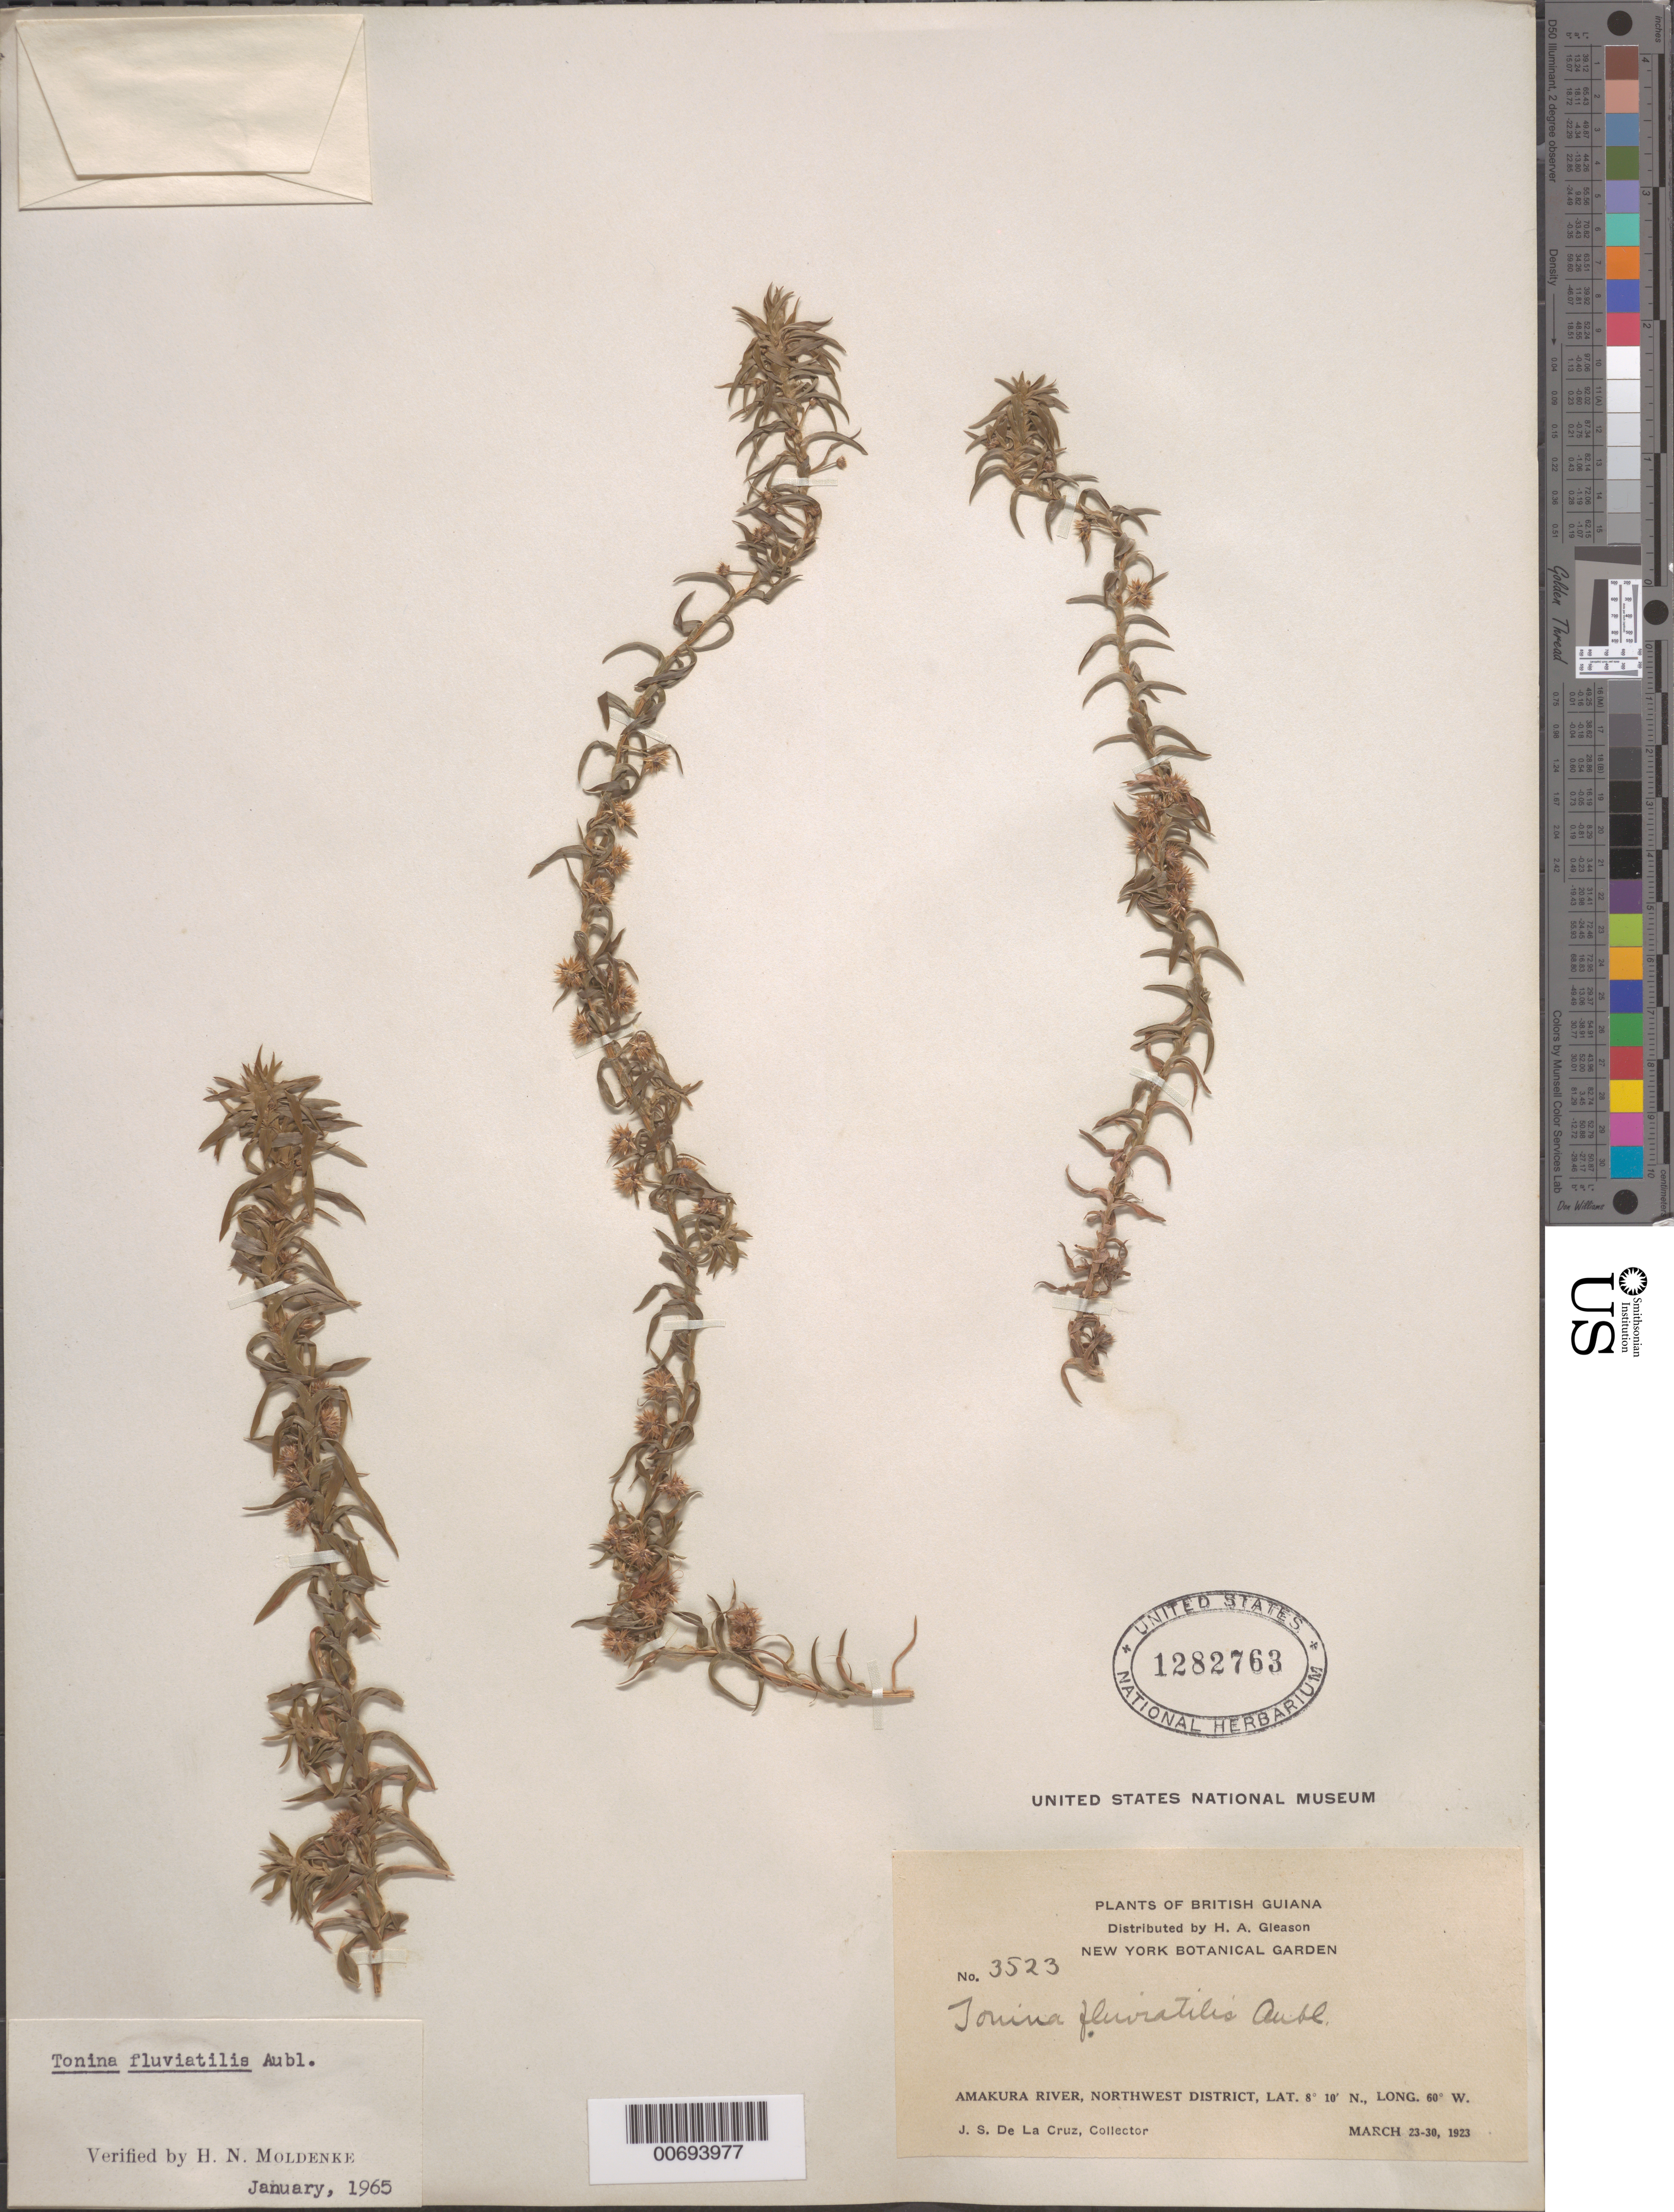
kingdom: Plantae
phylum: Tracheophyta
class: Liliopsida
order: Poales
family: Eriocaulaceae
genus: Tonina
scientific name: Tonina fluviatilis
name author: Aubl.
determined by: Moldenke, H. N.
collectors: J. S. de la Cruz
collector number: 3523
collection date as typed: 23-Mar-23 to 30-Mar-23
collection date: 1923-03-23/1923-03-30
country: Guyana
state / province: Barima-Waini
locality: Amakura R., NW District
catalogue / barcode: US 1282763